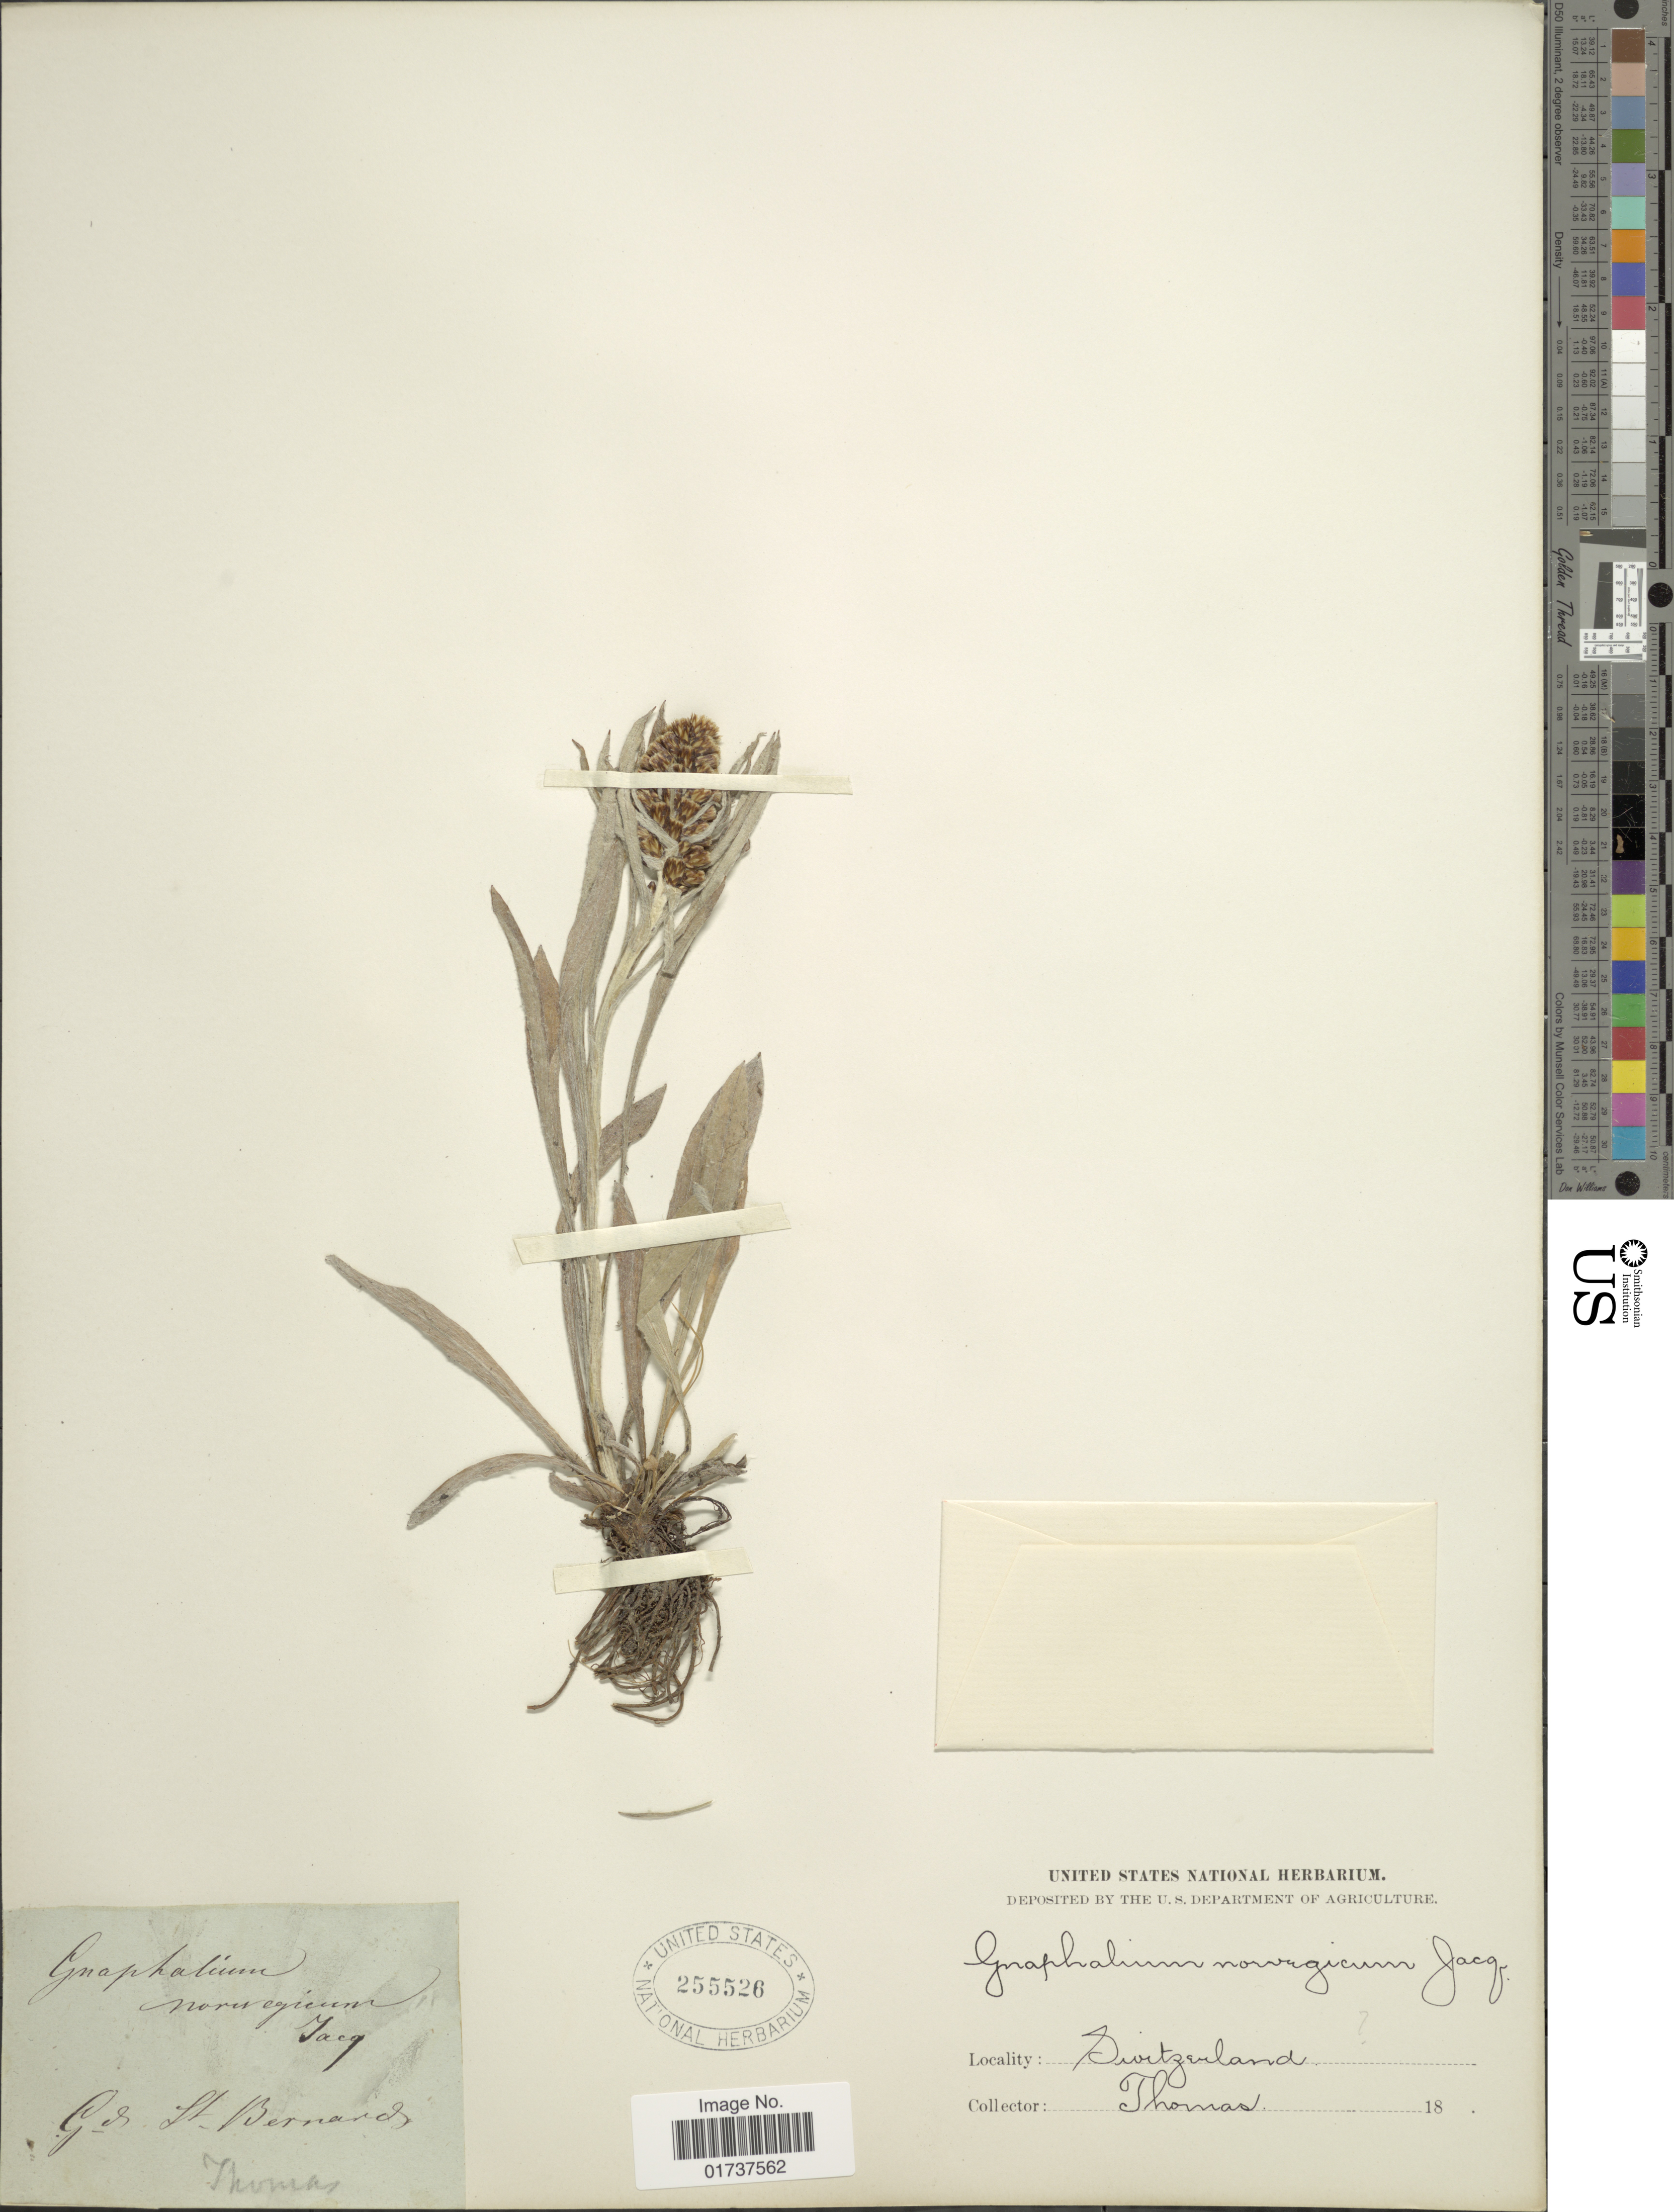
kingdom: Plantae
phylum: Tracheophyta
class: Magnoliopsida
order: Asterales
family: Asteraceae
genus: Gnaphalium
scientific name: Gnaphalium norvegicum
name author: Gunnerus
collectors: -- Thomas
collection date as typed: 18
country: Switzerland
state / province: Valais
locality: G-es St. Bernards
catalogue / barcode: US 255526